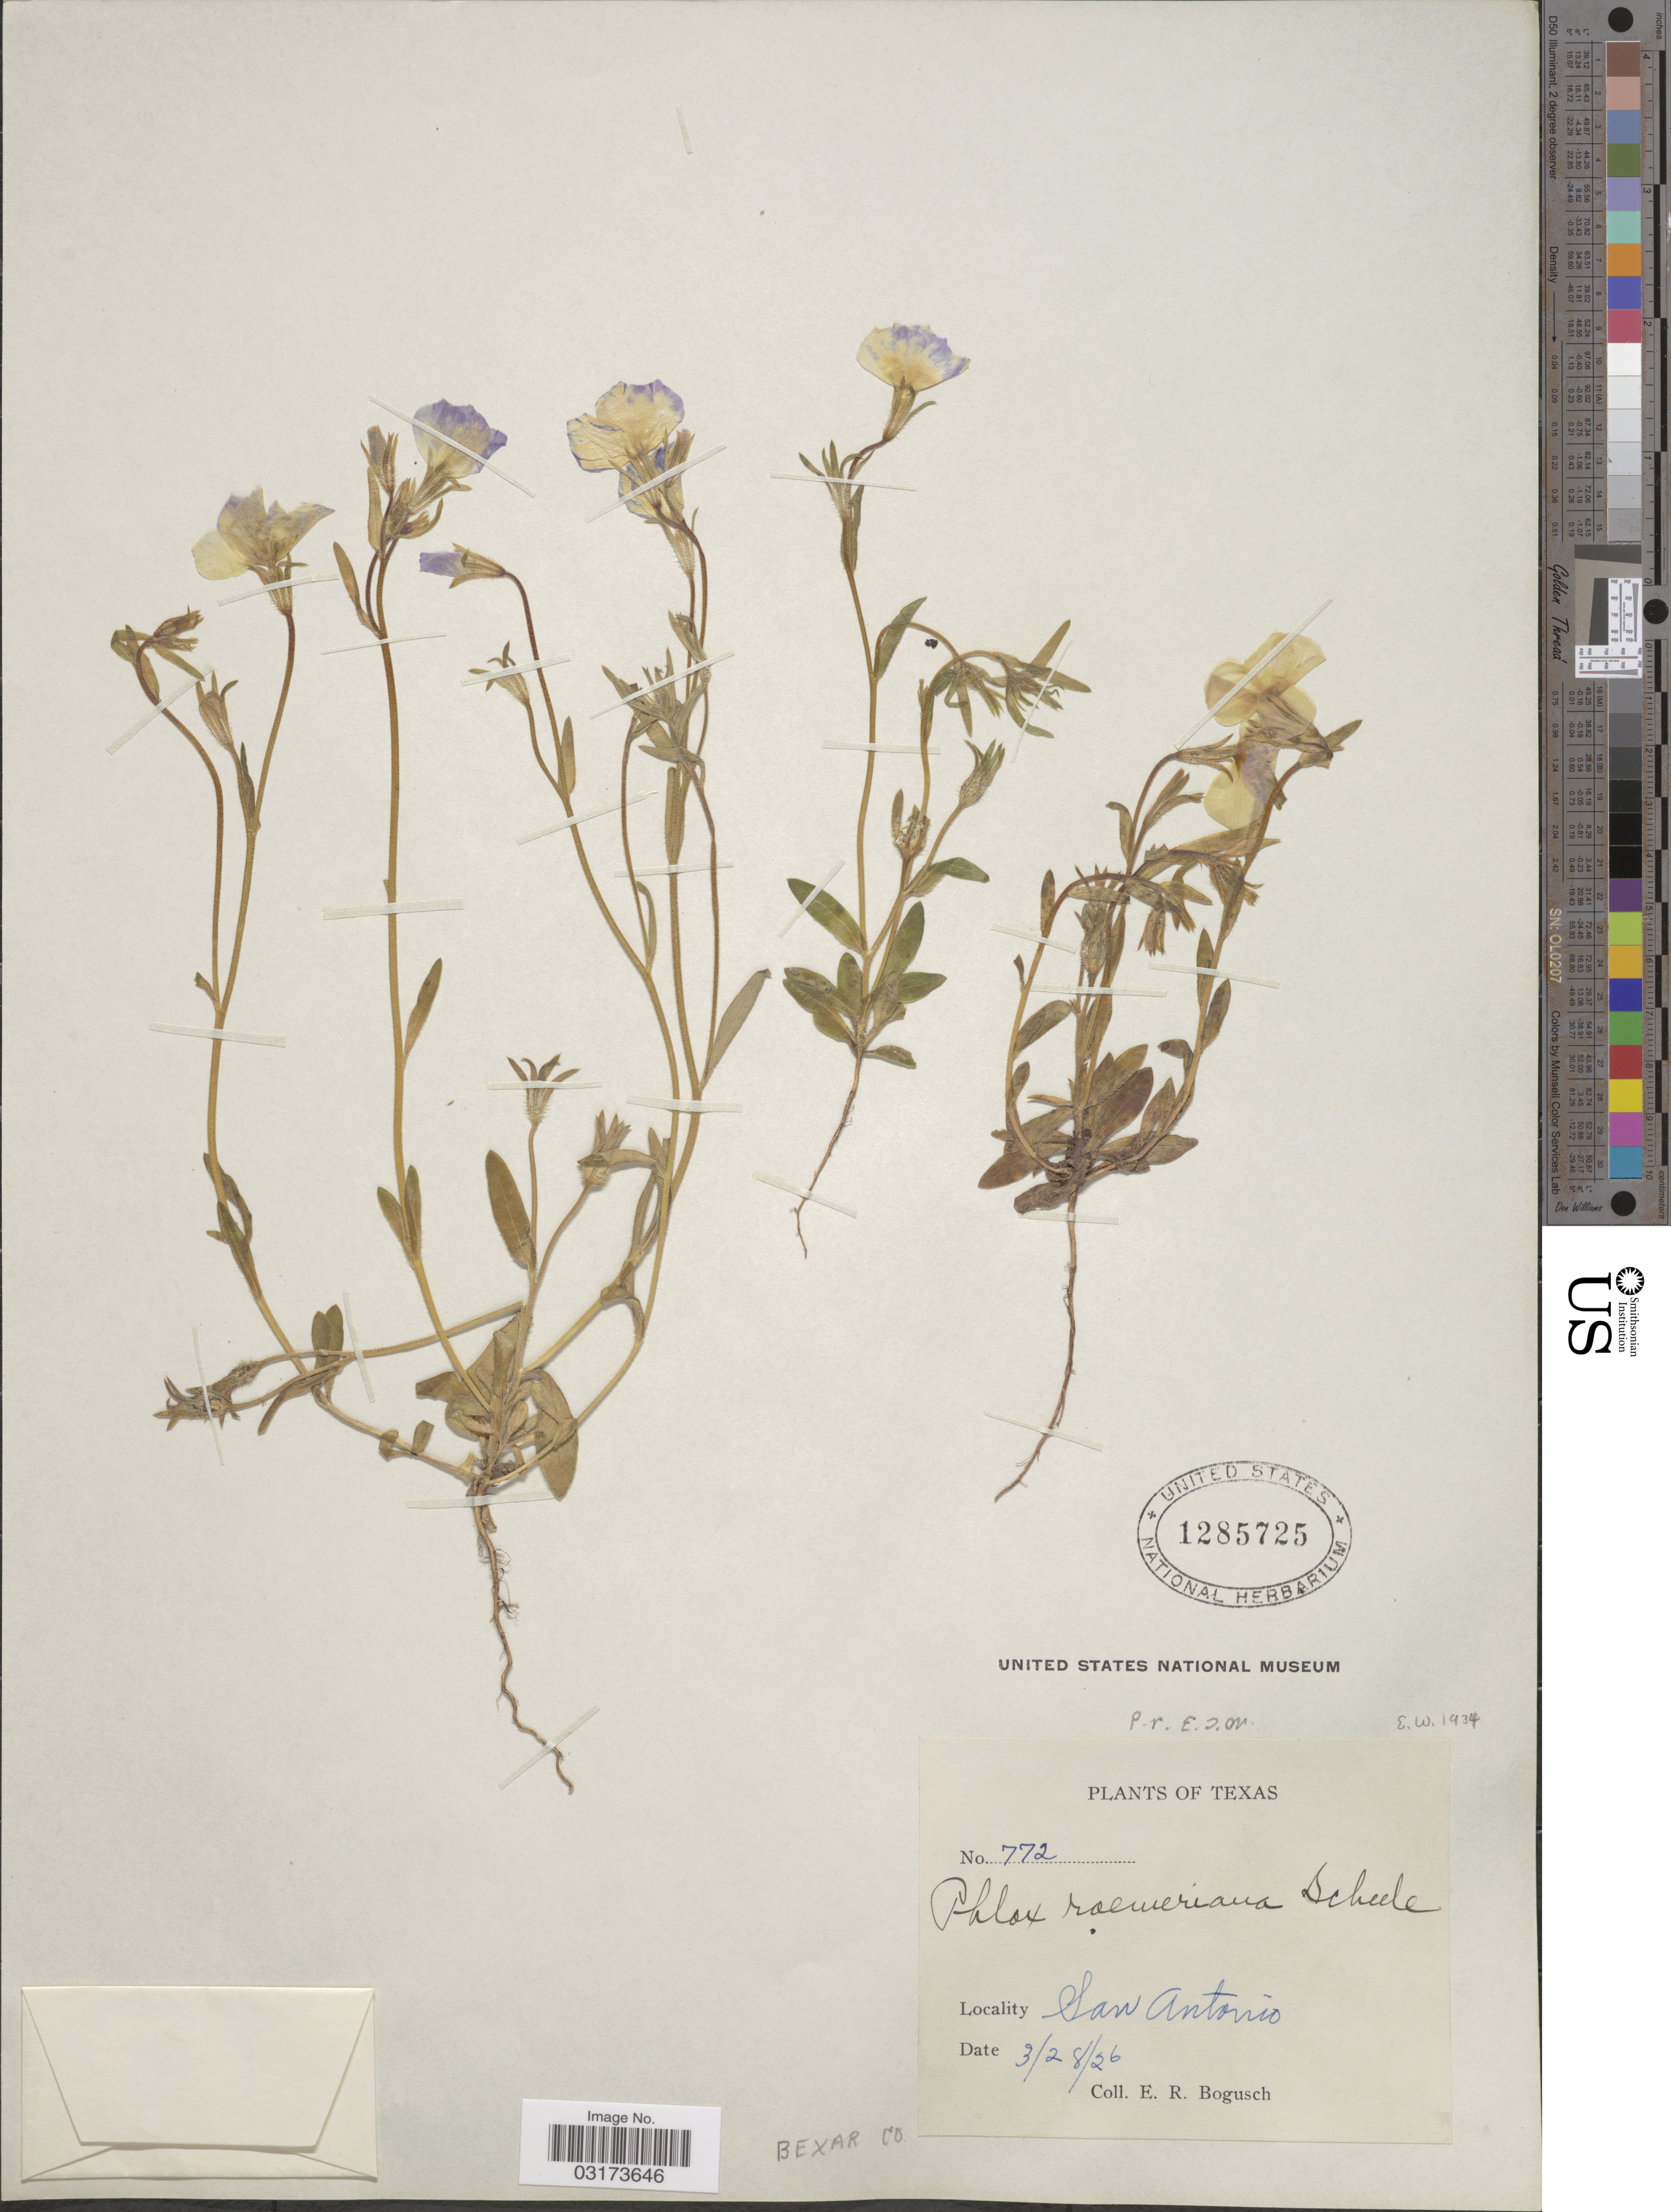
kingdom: Plantae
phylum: Tracheophyta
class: Magnoliopsida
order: Ericales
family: Polemoniaceae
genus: Phlox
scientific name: Phlox roemeriana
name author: Scheele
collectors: E. Bogusch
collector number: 772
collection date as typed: Transcribed d/m/y: 28/3/26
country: United States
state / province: Texas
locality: San Antonio, Bexar Co.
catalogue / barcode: US 1285725